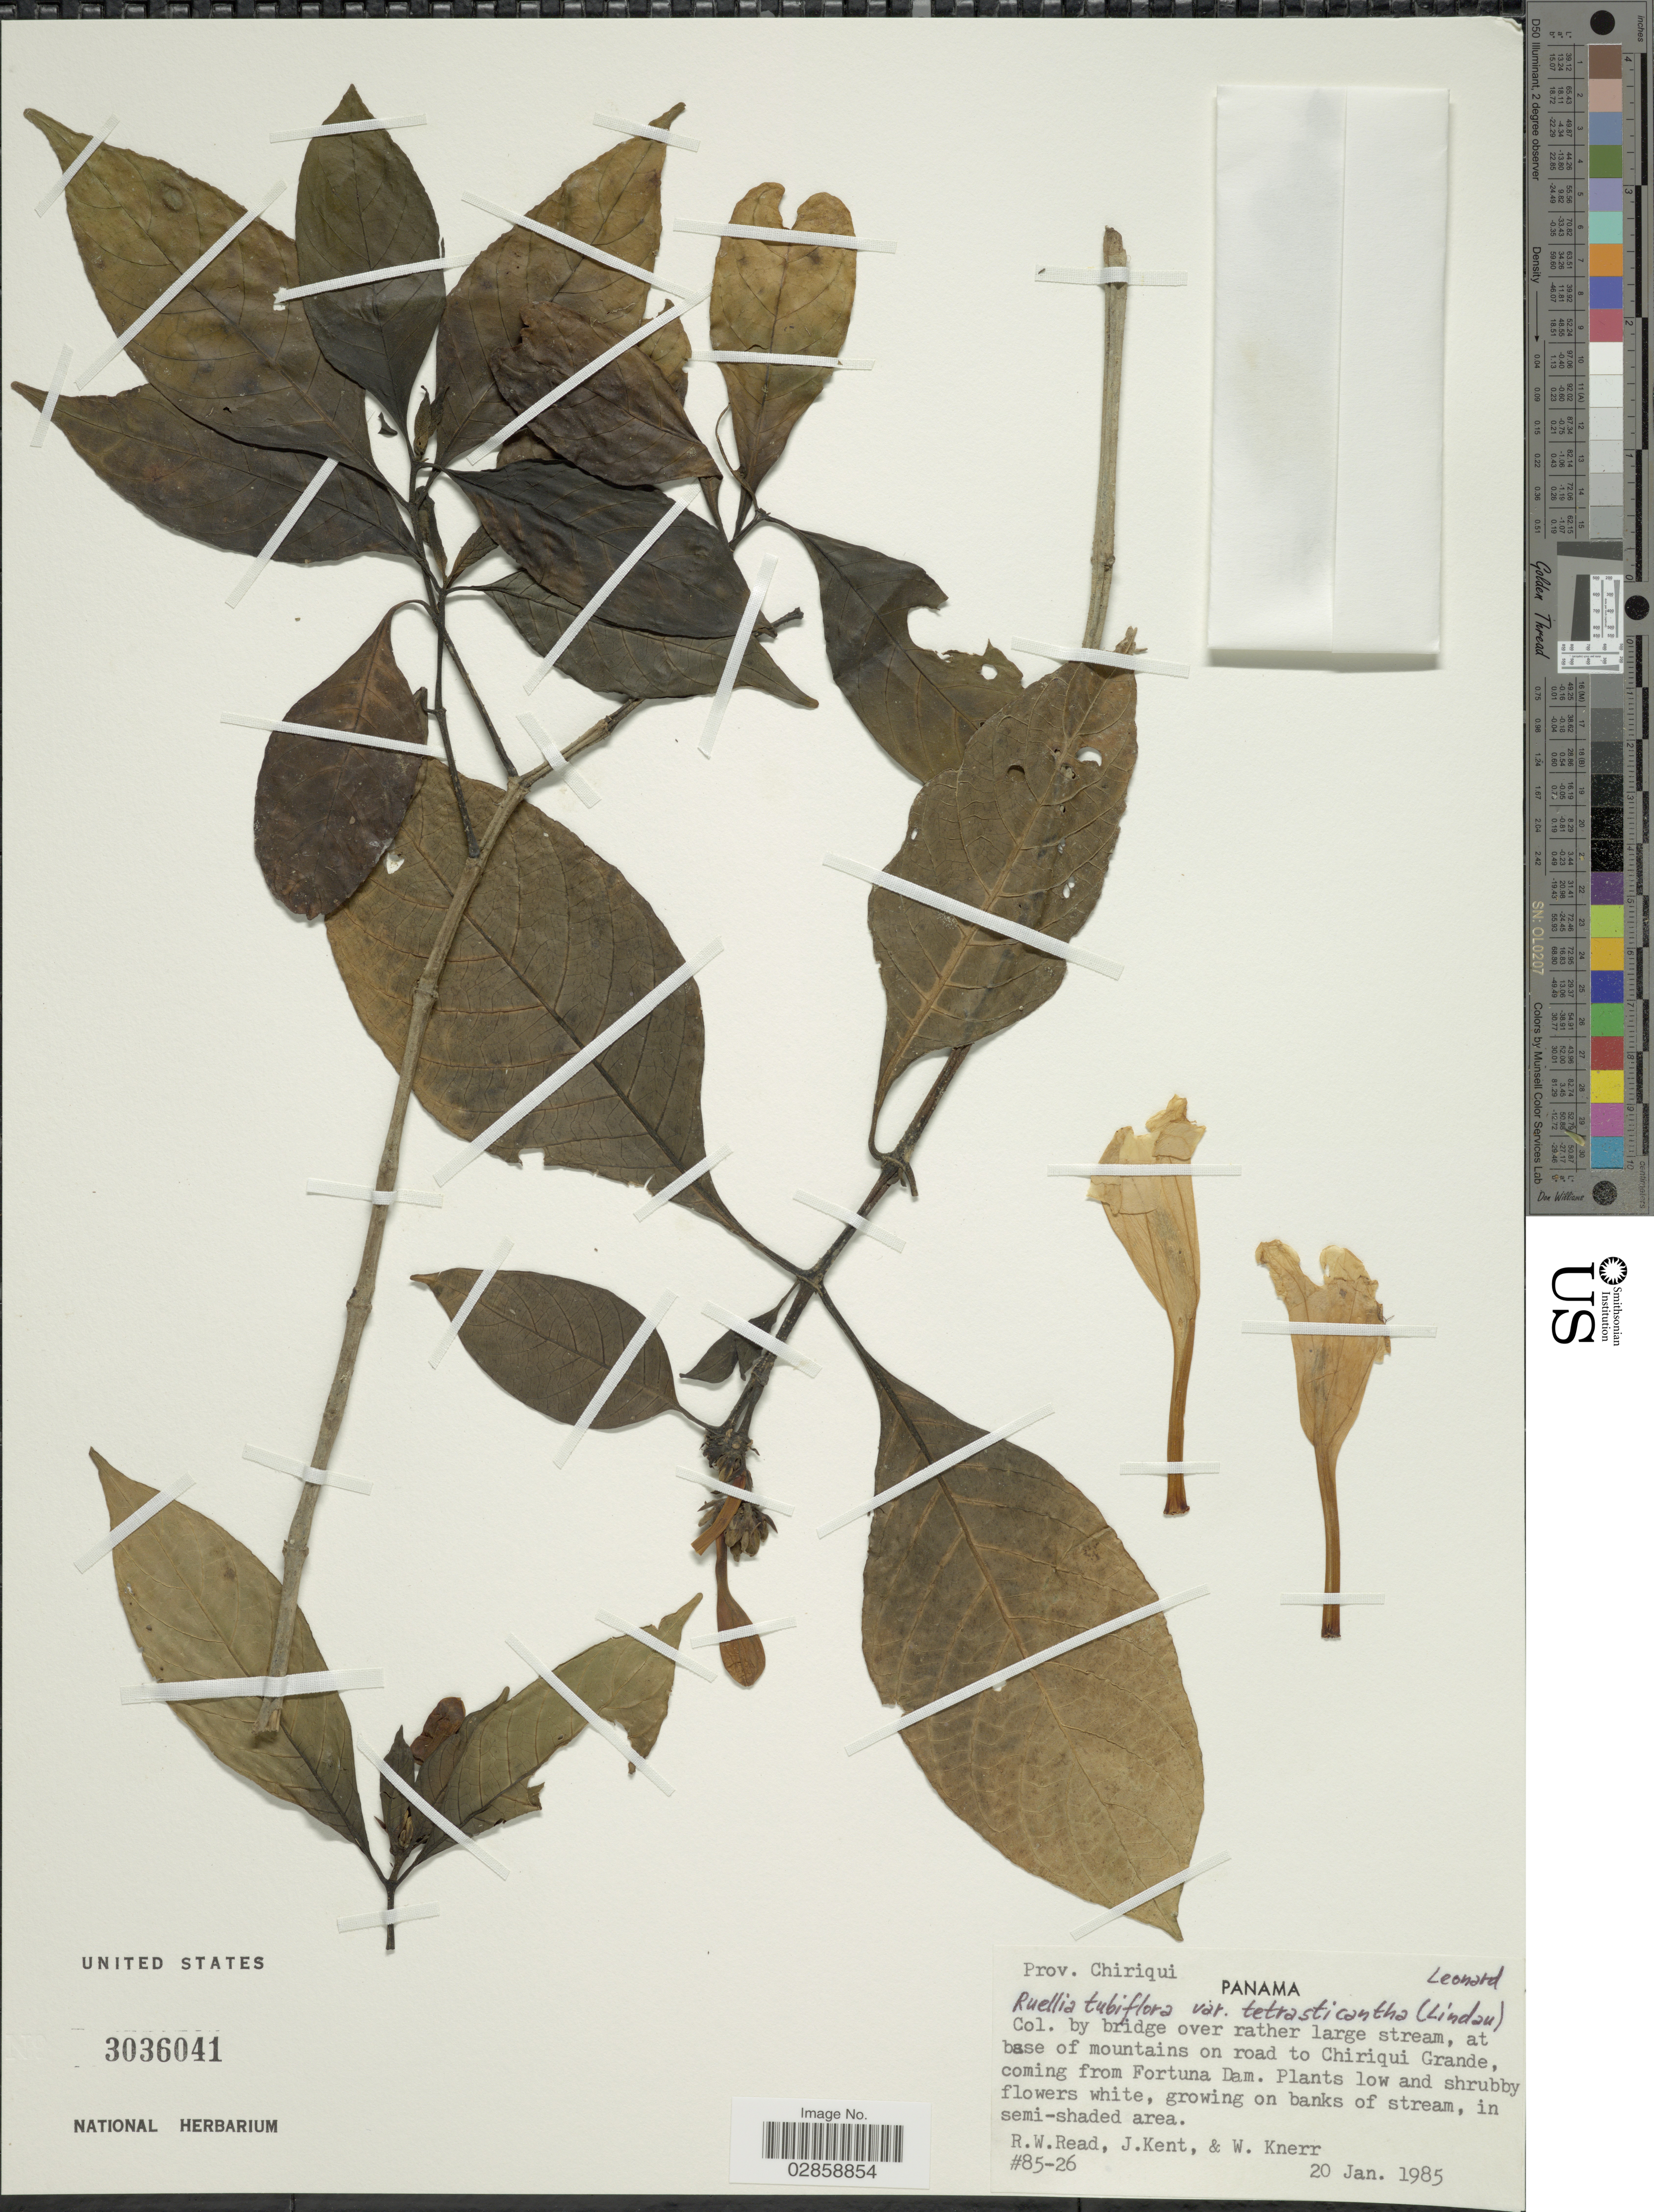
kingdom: Plantae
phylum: Tracheophyta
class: Magnoliopsida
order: Lamiales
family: Acanthaceae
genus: Ruellia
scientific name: Ruellia tubiflora var. tetrastichantha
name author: Kunth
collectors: R. W. Read, J. Kent & W. Knerr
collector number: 85-26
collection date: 1985-01-20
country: Panama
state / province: Chiriqui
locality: At base of mountains on road to Chiriqui Grande, coming from Fortuna Dam.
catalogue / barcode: US 3036041